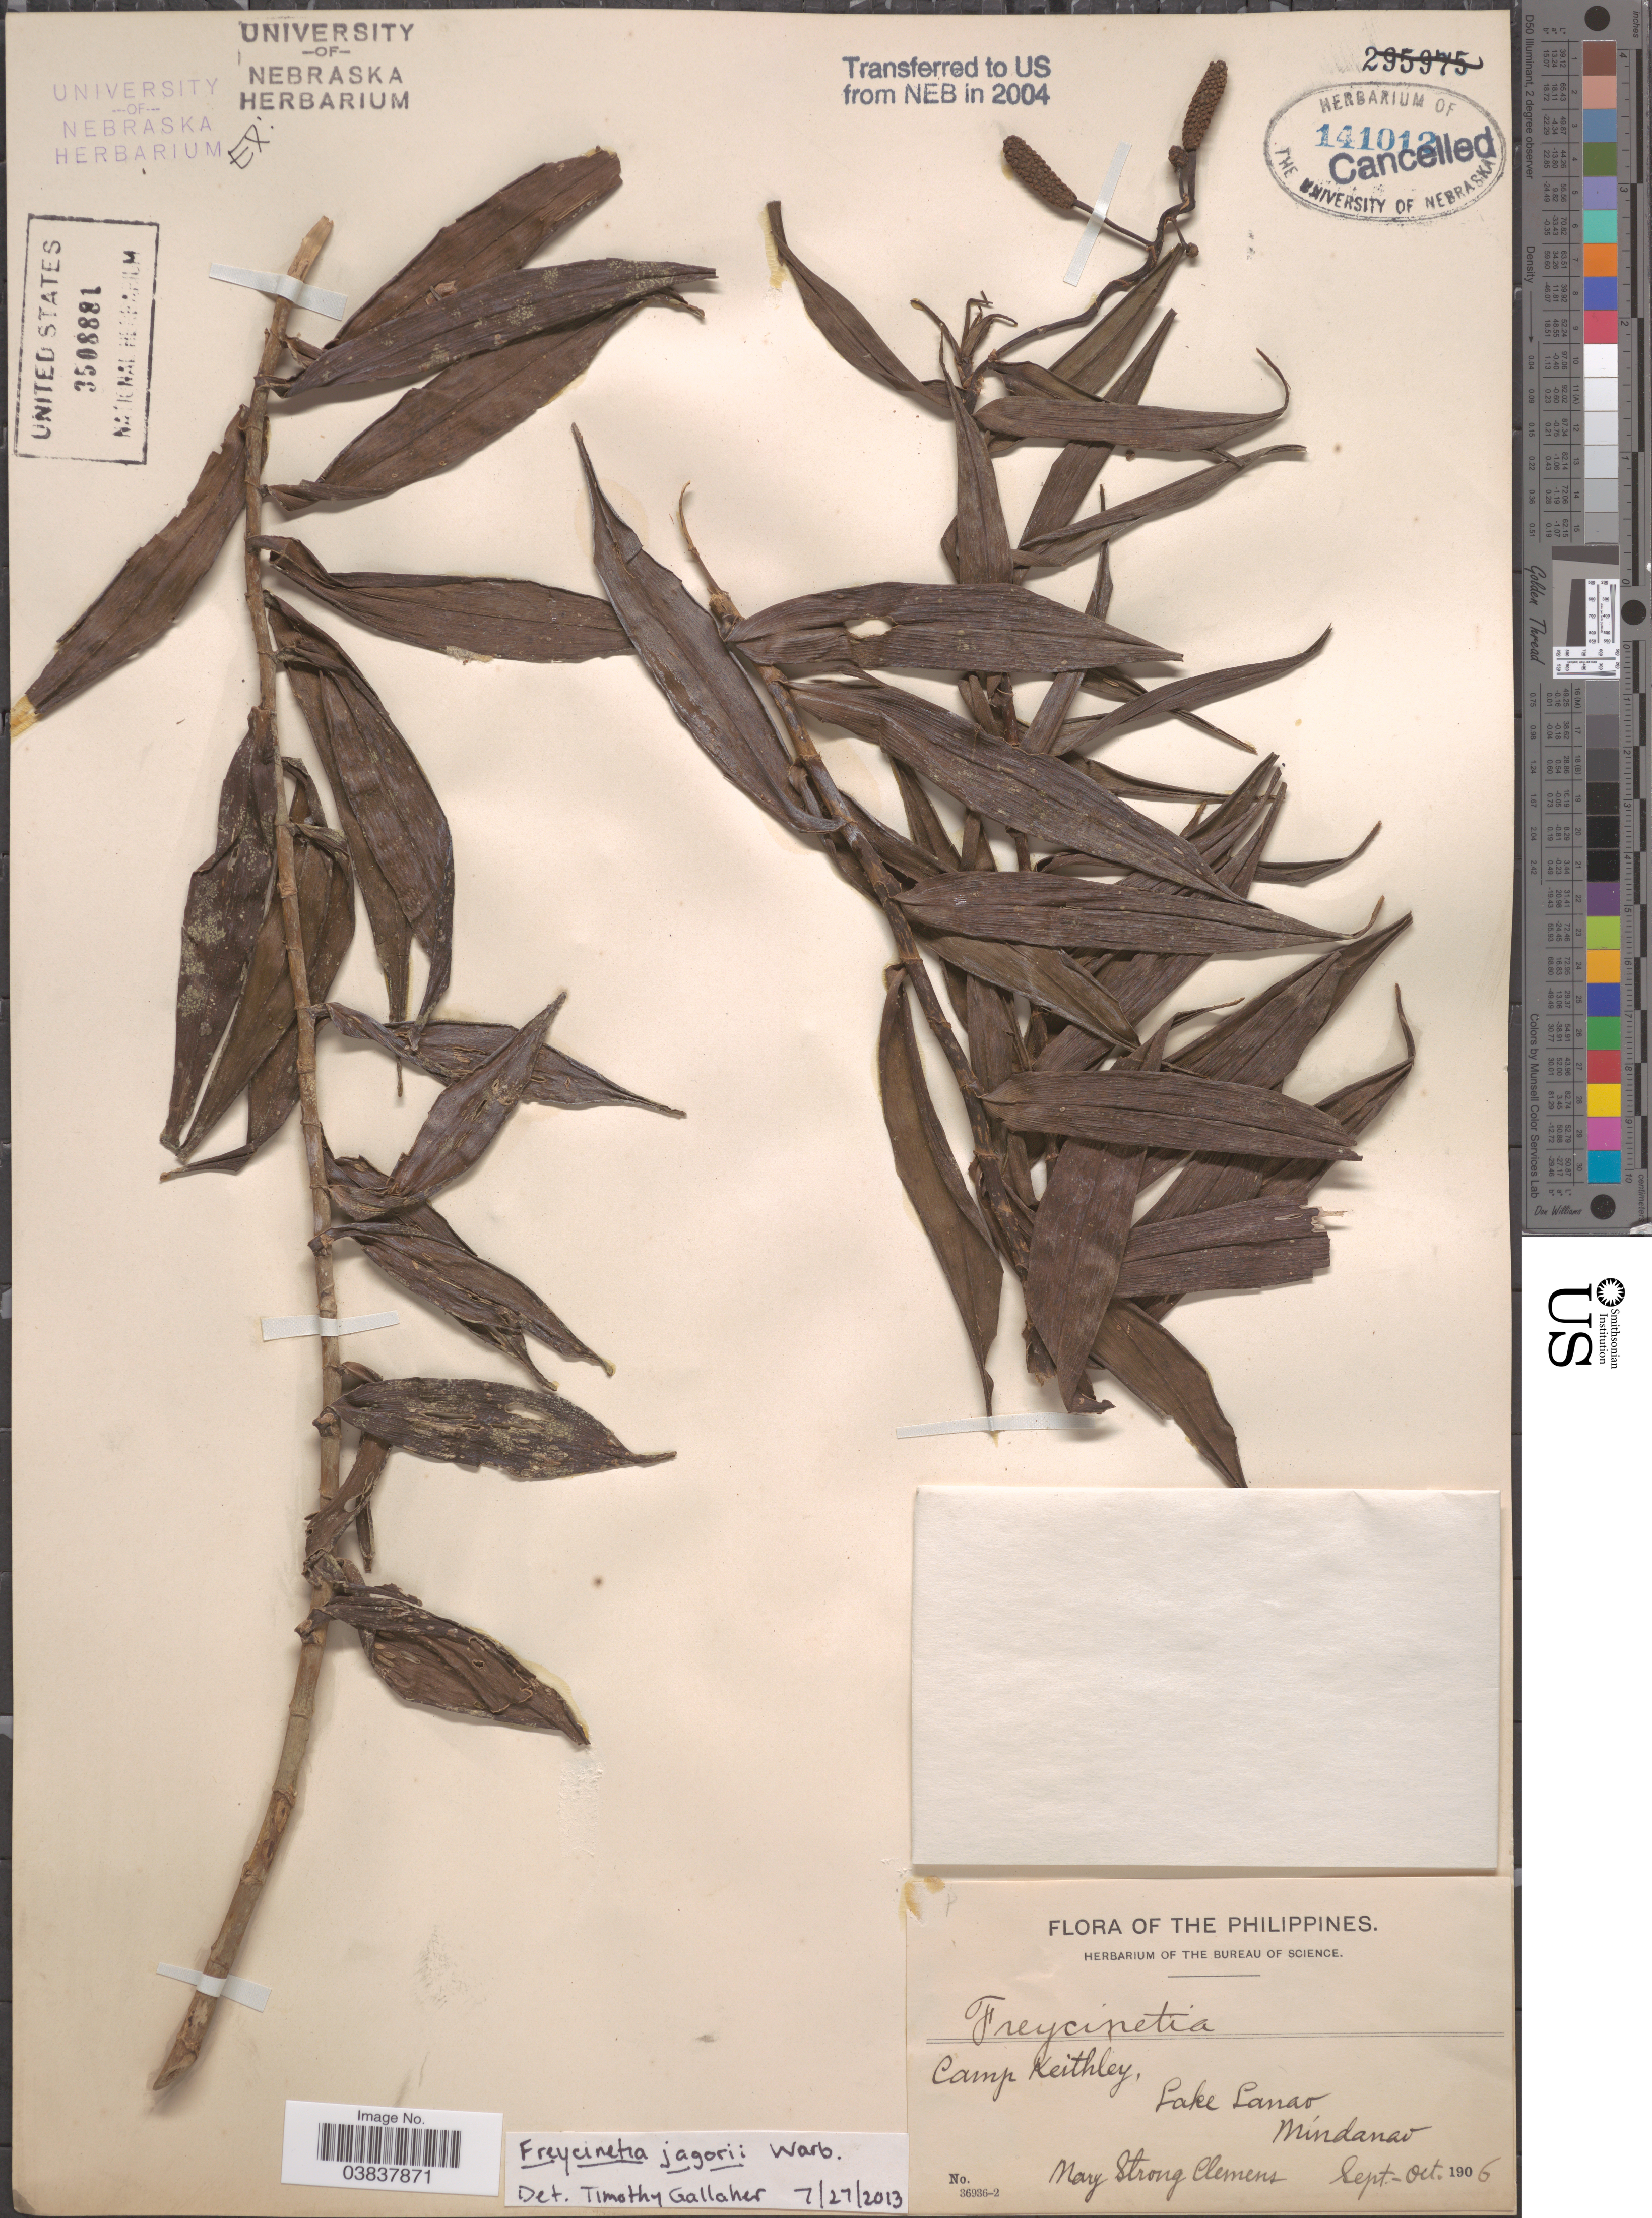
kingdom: Plantae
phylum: Tracheophyta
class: Liliopsida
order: Pandanales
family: Pandanaceae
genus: Freycinetia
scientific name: Freycinetia jagorii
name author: Warb.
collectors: M. S. Clemens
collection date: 1906-09/1906-10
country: Philippines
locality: Camp Keithley, Lake Lanao, Mindanao.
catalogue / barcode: US 3508881